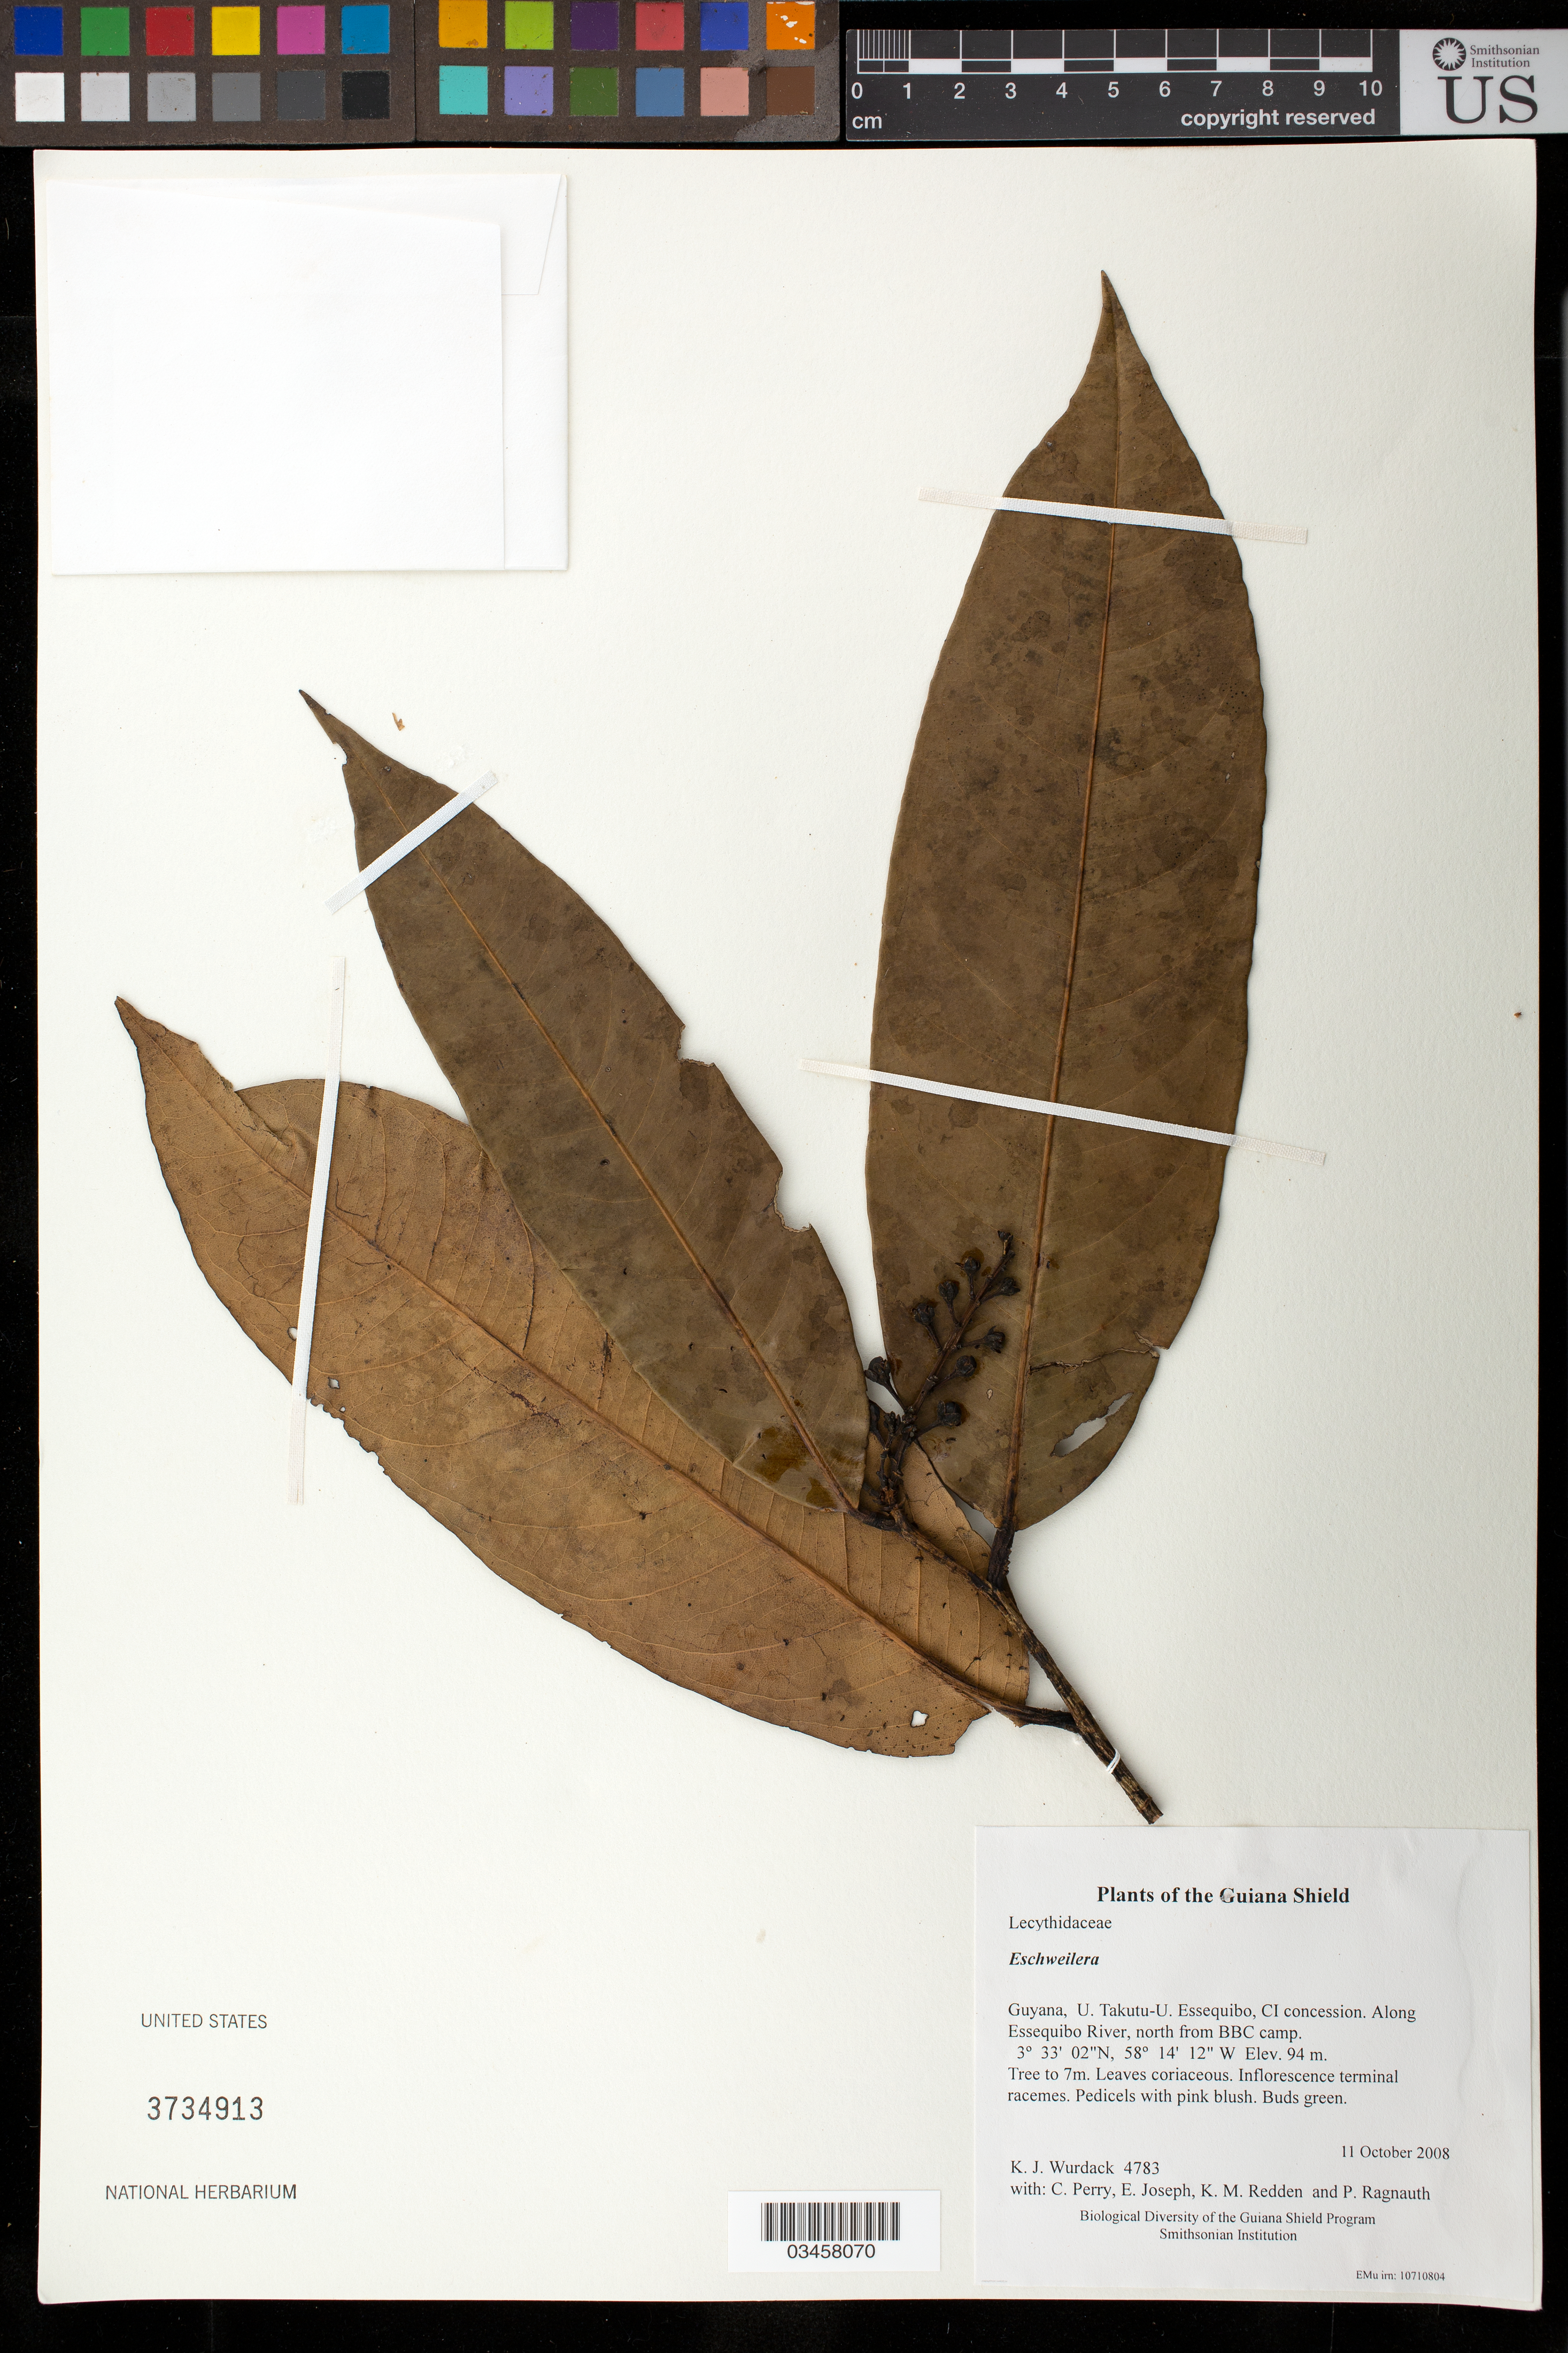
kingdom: Plantae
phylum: Tracheophyta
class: Magnoliopsida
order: Ericales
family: Lecythidaceae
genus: Eschweilera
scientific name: Eschweilera subglandulosa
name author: (Steud. ex Berg) Miers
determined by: Mori, Scott A.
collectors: K. Wurdack, C. Perry, E. Joseph, K. M. Redden & P. Ragnauth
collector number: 4783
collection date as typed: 11 October 2008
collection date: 2008-10-11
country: Guyana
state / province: U. Takutu-U. Essequibo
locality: CI concession. Along Essequibo River, north from BBC camp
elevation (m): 94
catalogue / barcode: US 3734913